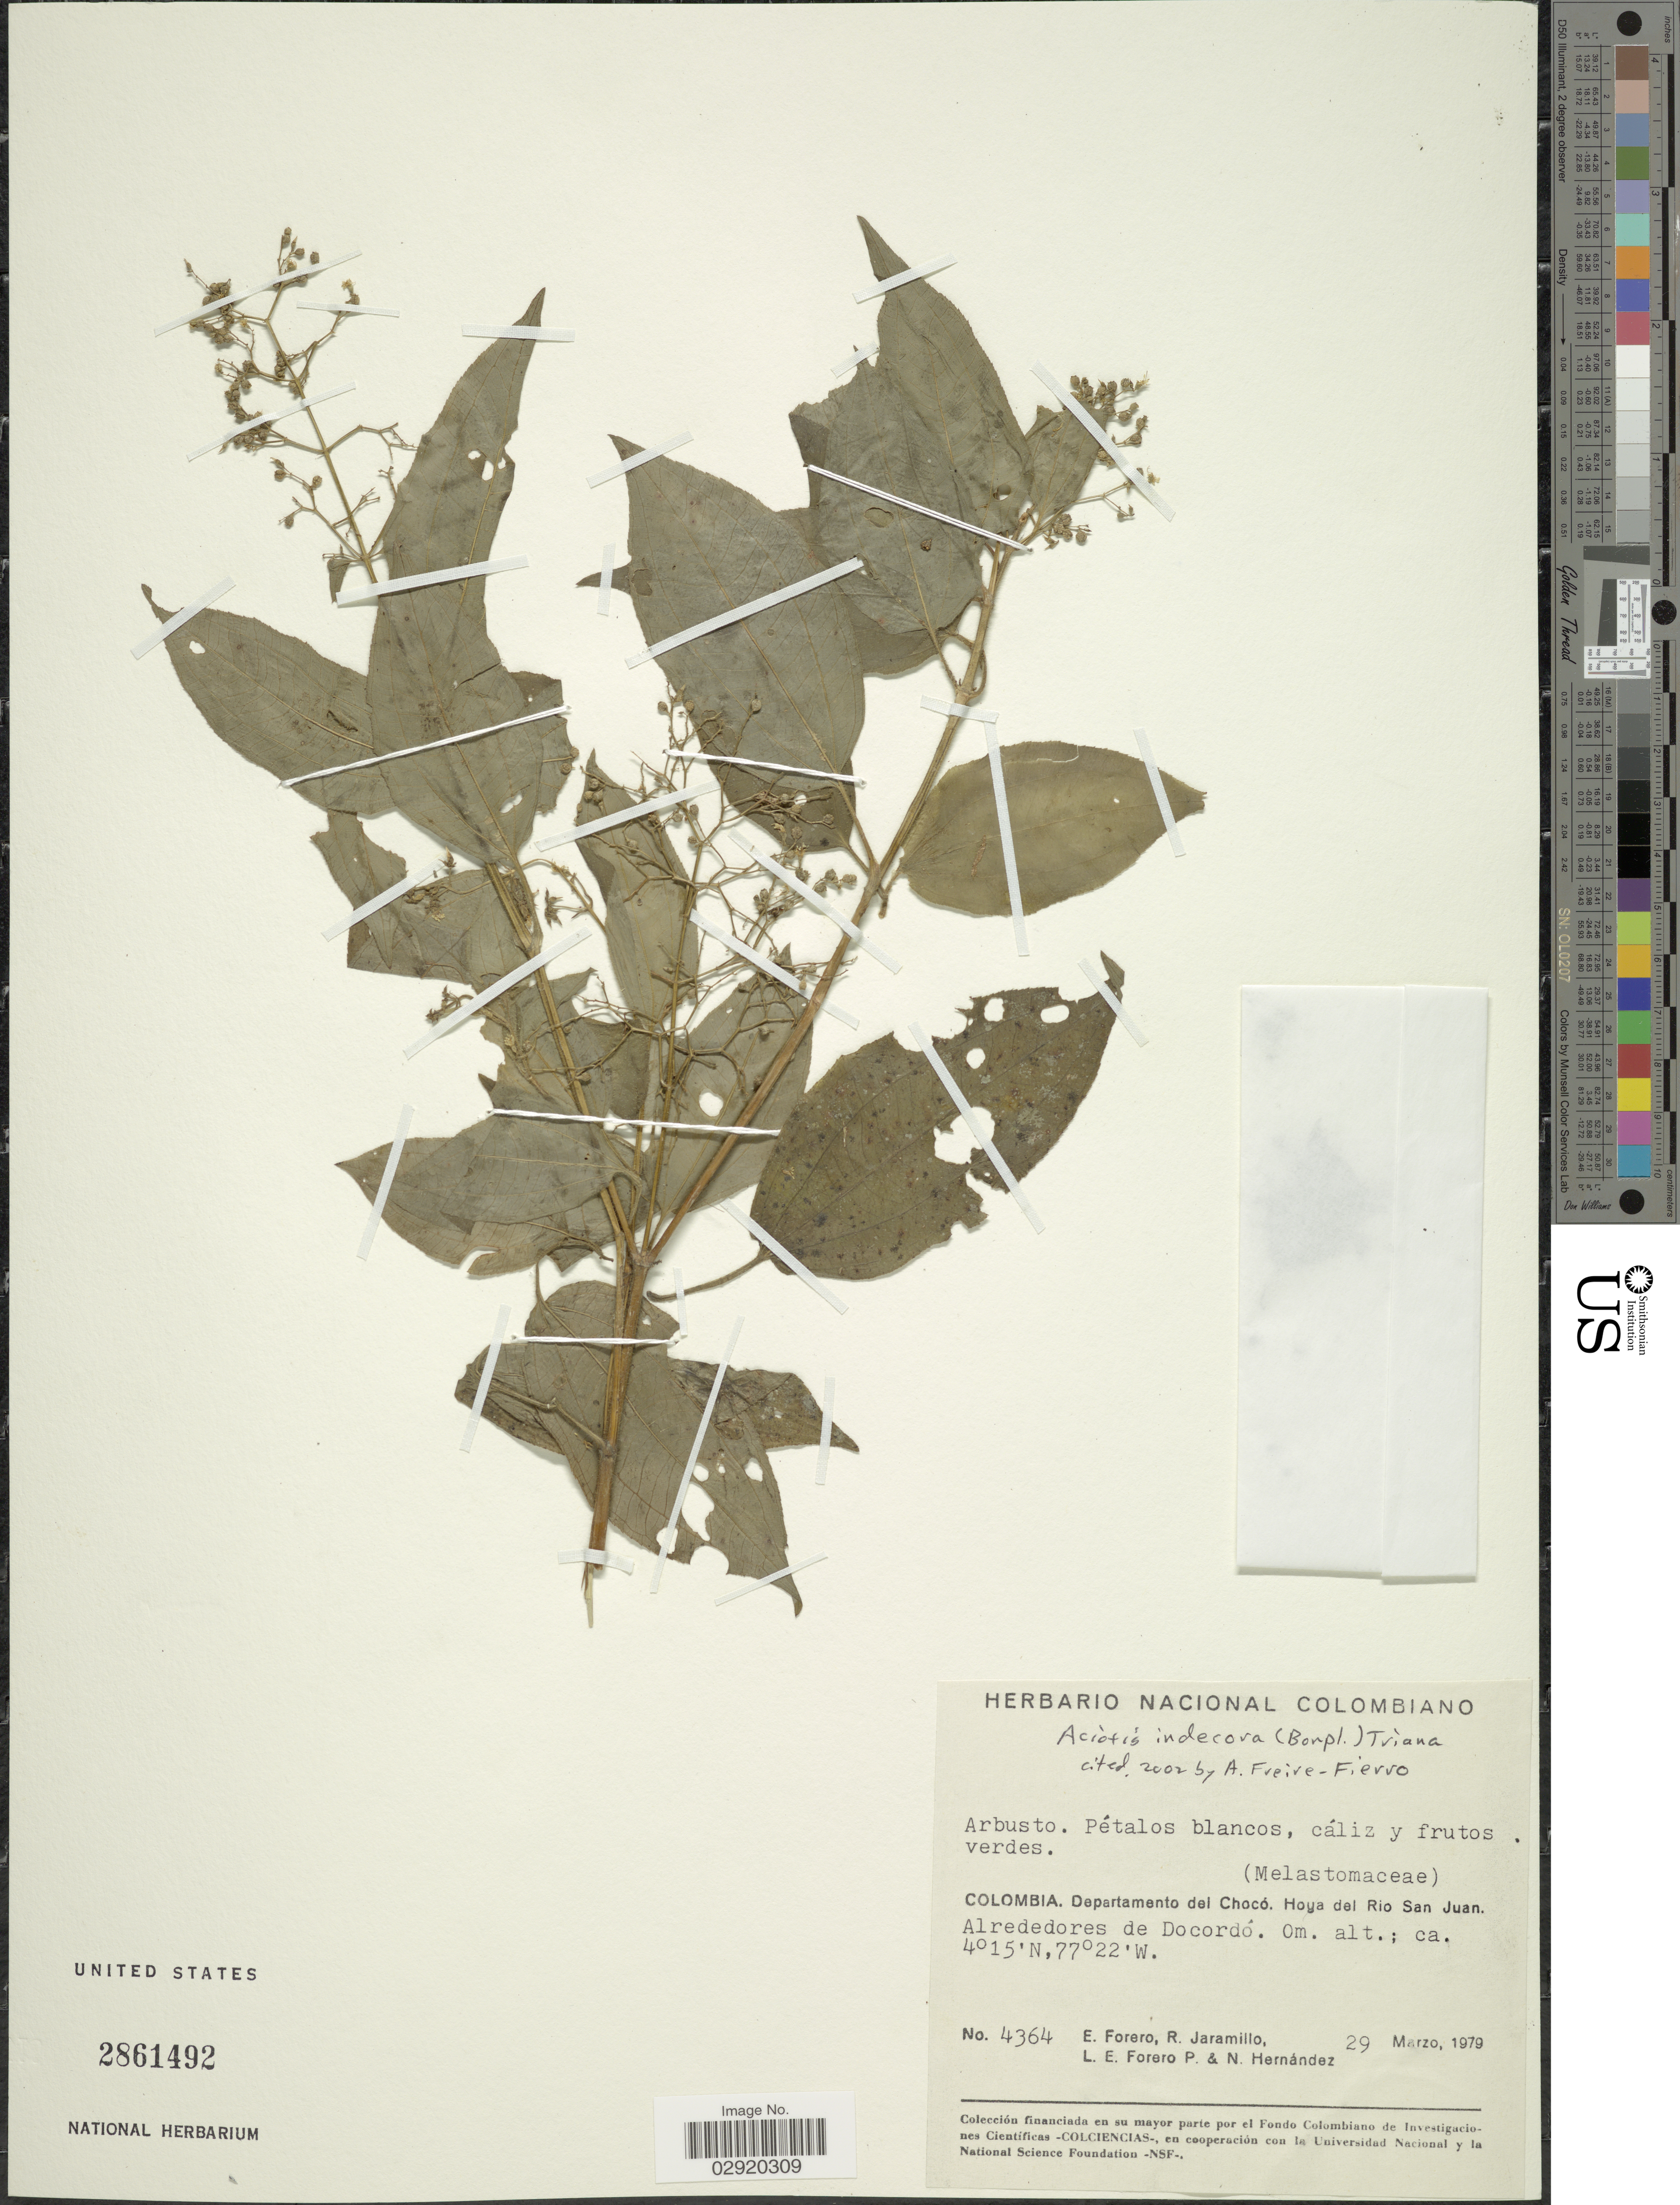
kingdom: Plantae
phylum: Tracheophyta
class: Magnoliopsida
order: Myrtales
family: Melastomataceae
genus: Aciotis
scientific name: Aciotis indecora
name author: (Bonpl.) Triana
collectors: E. Forero, R. Jaramillo, L. E. Forero & N. Hernandez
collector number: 4364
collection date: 1979-03-29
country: Colombia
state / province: Chocó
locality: Departamento del Chocó. Hoya del Rio San Juan. Alrededores de Docordó.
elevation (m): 0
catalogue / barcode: US 2861492